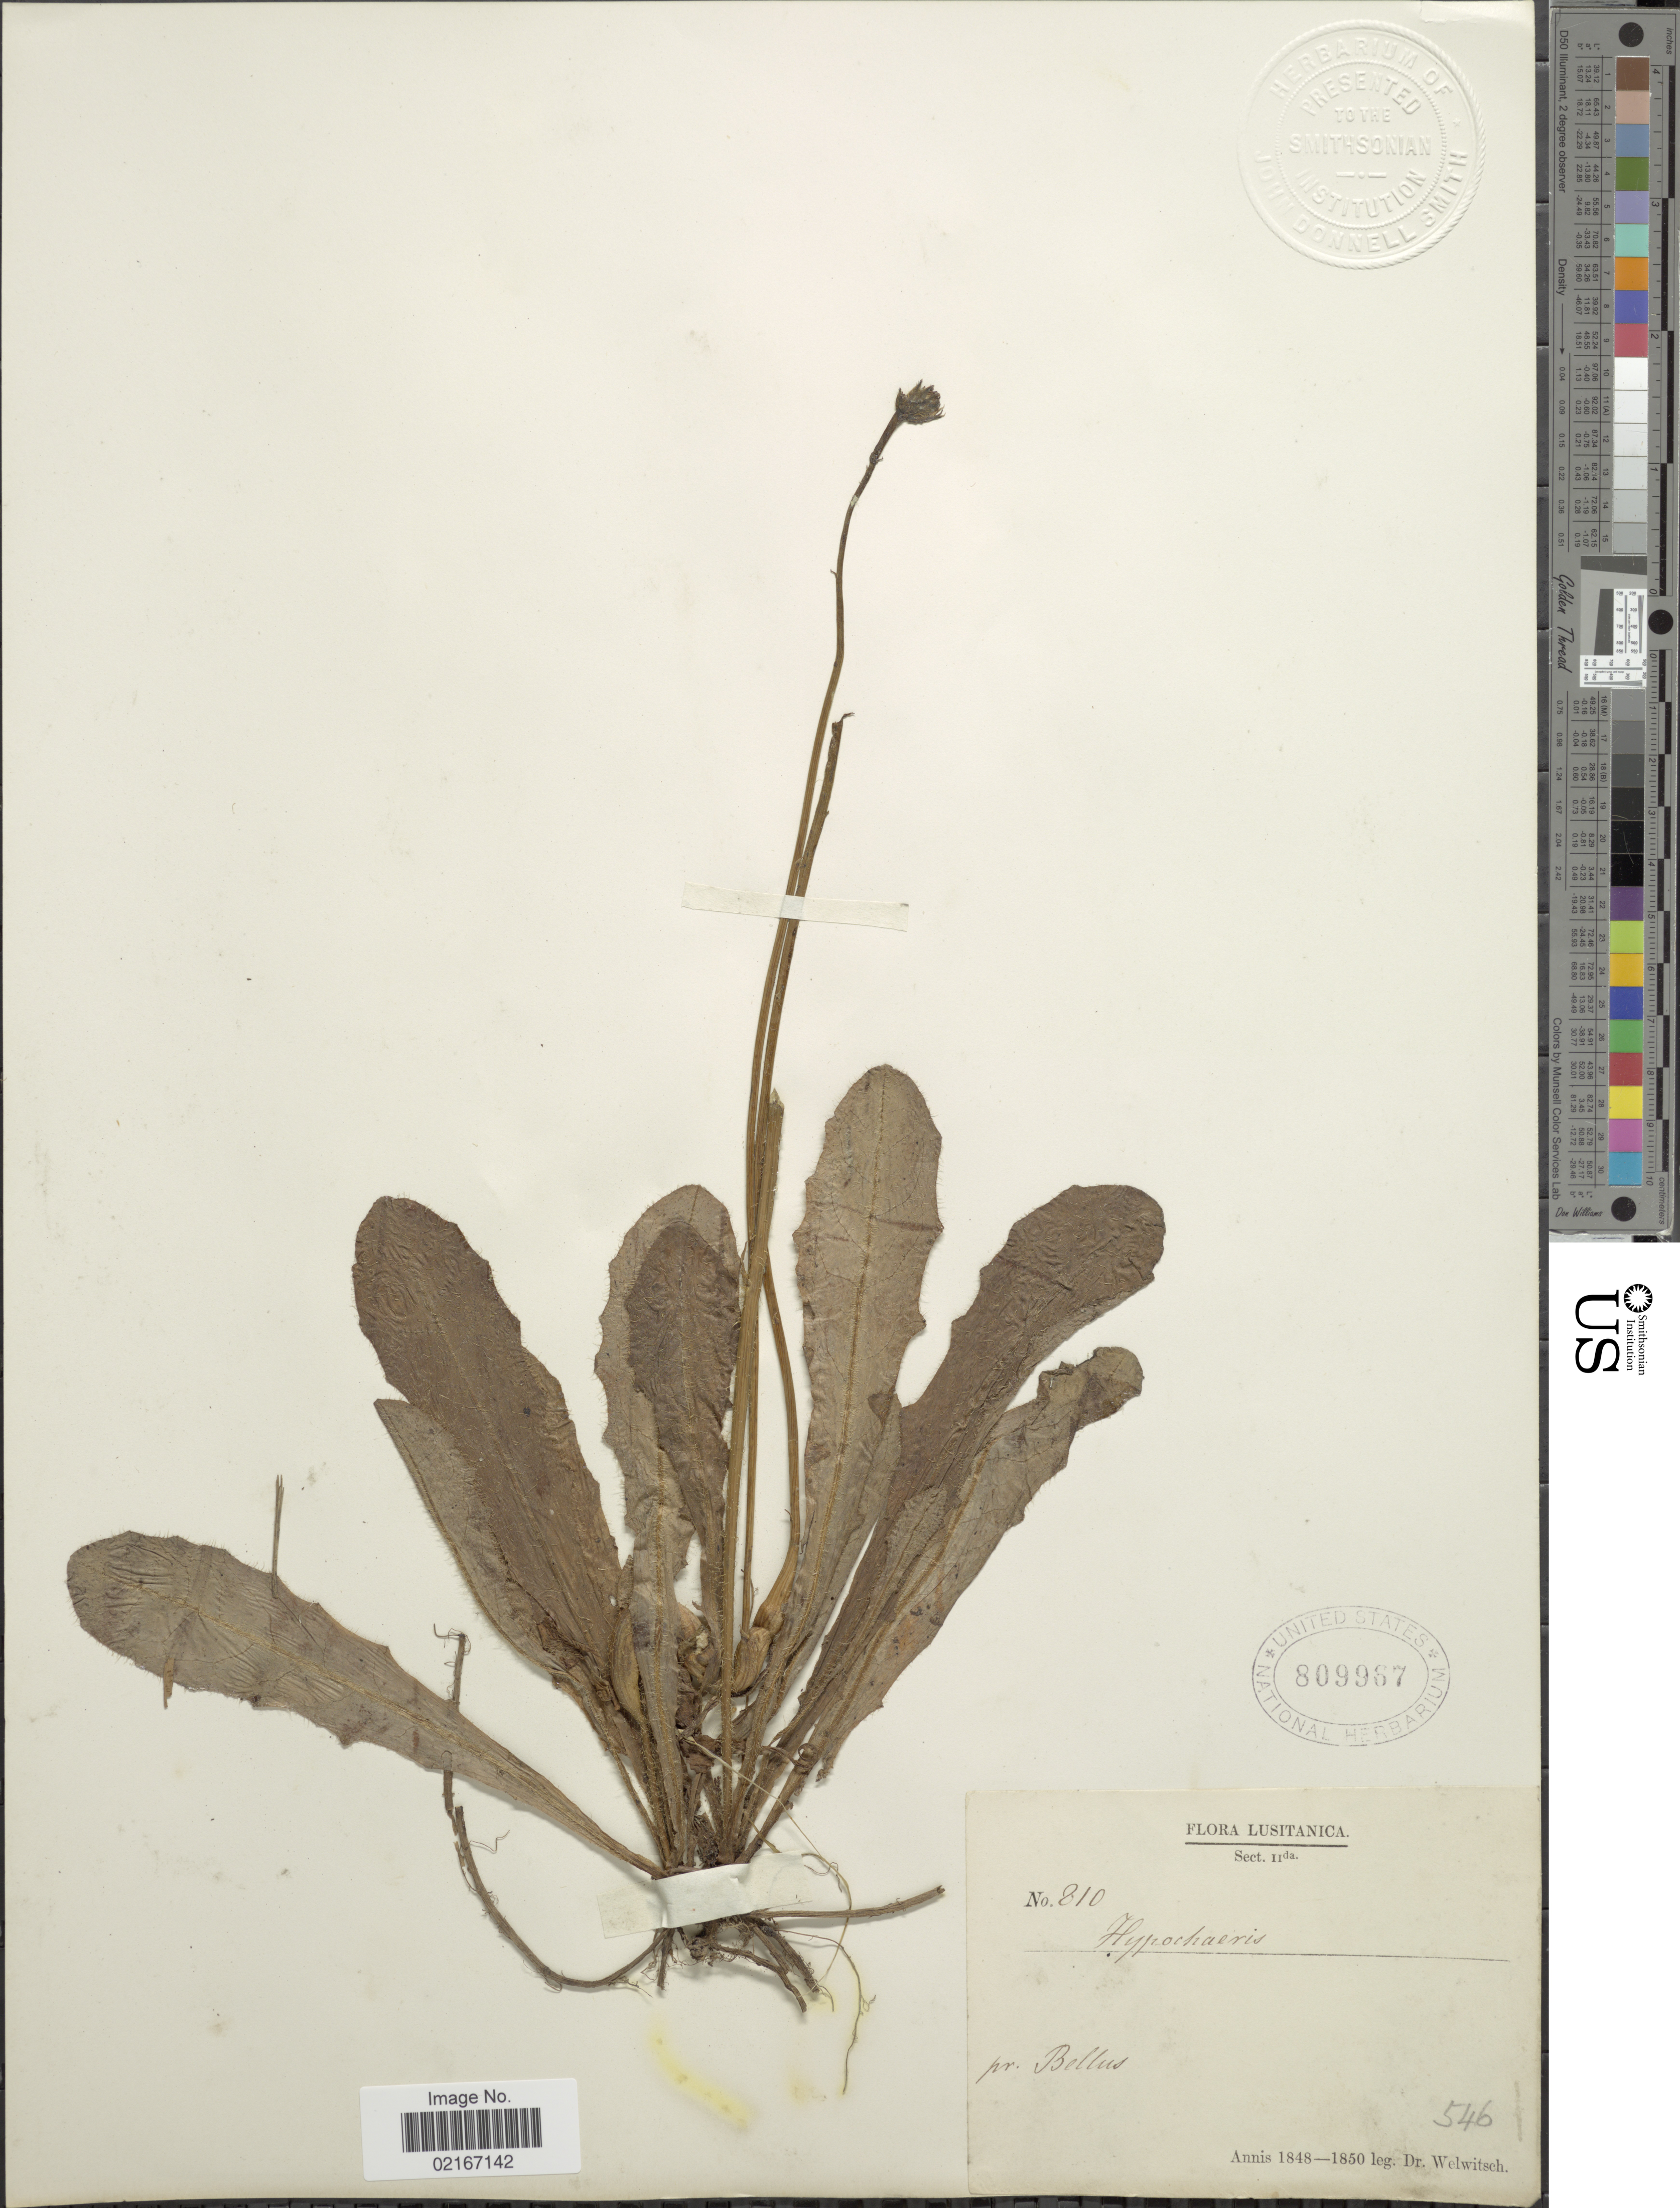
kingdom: Plantae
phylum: Tracheophyta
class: Magnoliopsida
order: Asterales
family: Asteraceae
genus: Hypochaeris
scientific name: Hypochaeris sp.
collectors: -. Welwitsch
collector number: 810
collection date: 1848/1850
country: Portugal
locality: Lusitanica, pr. Bellus [interpreted]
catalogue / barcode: US 809967